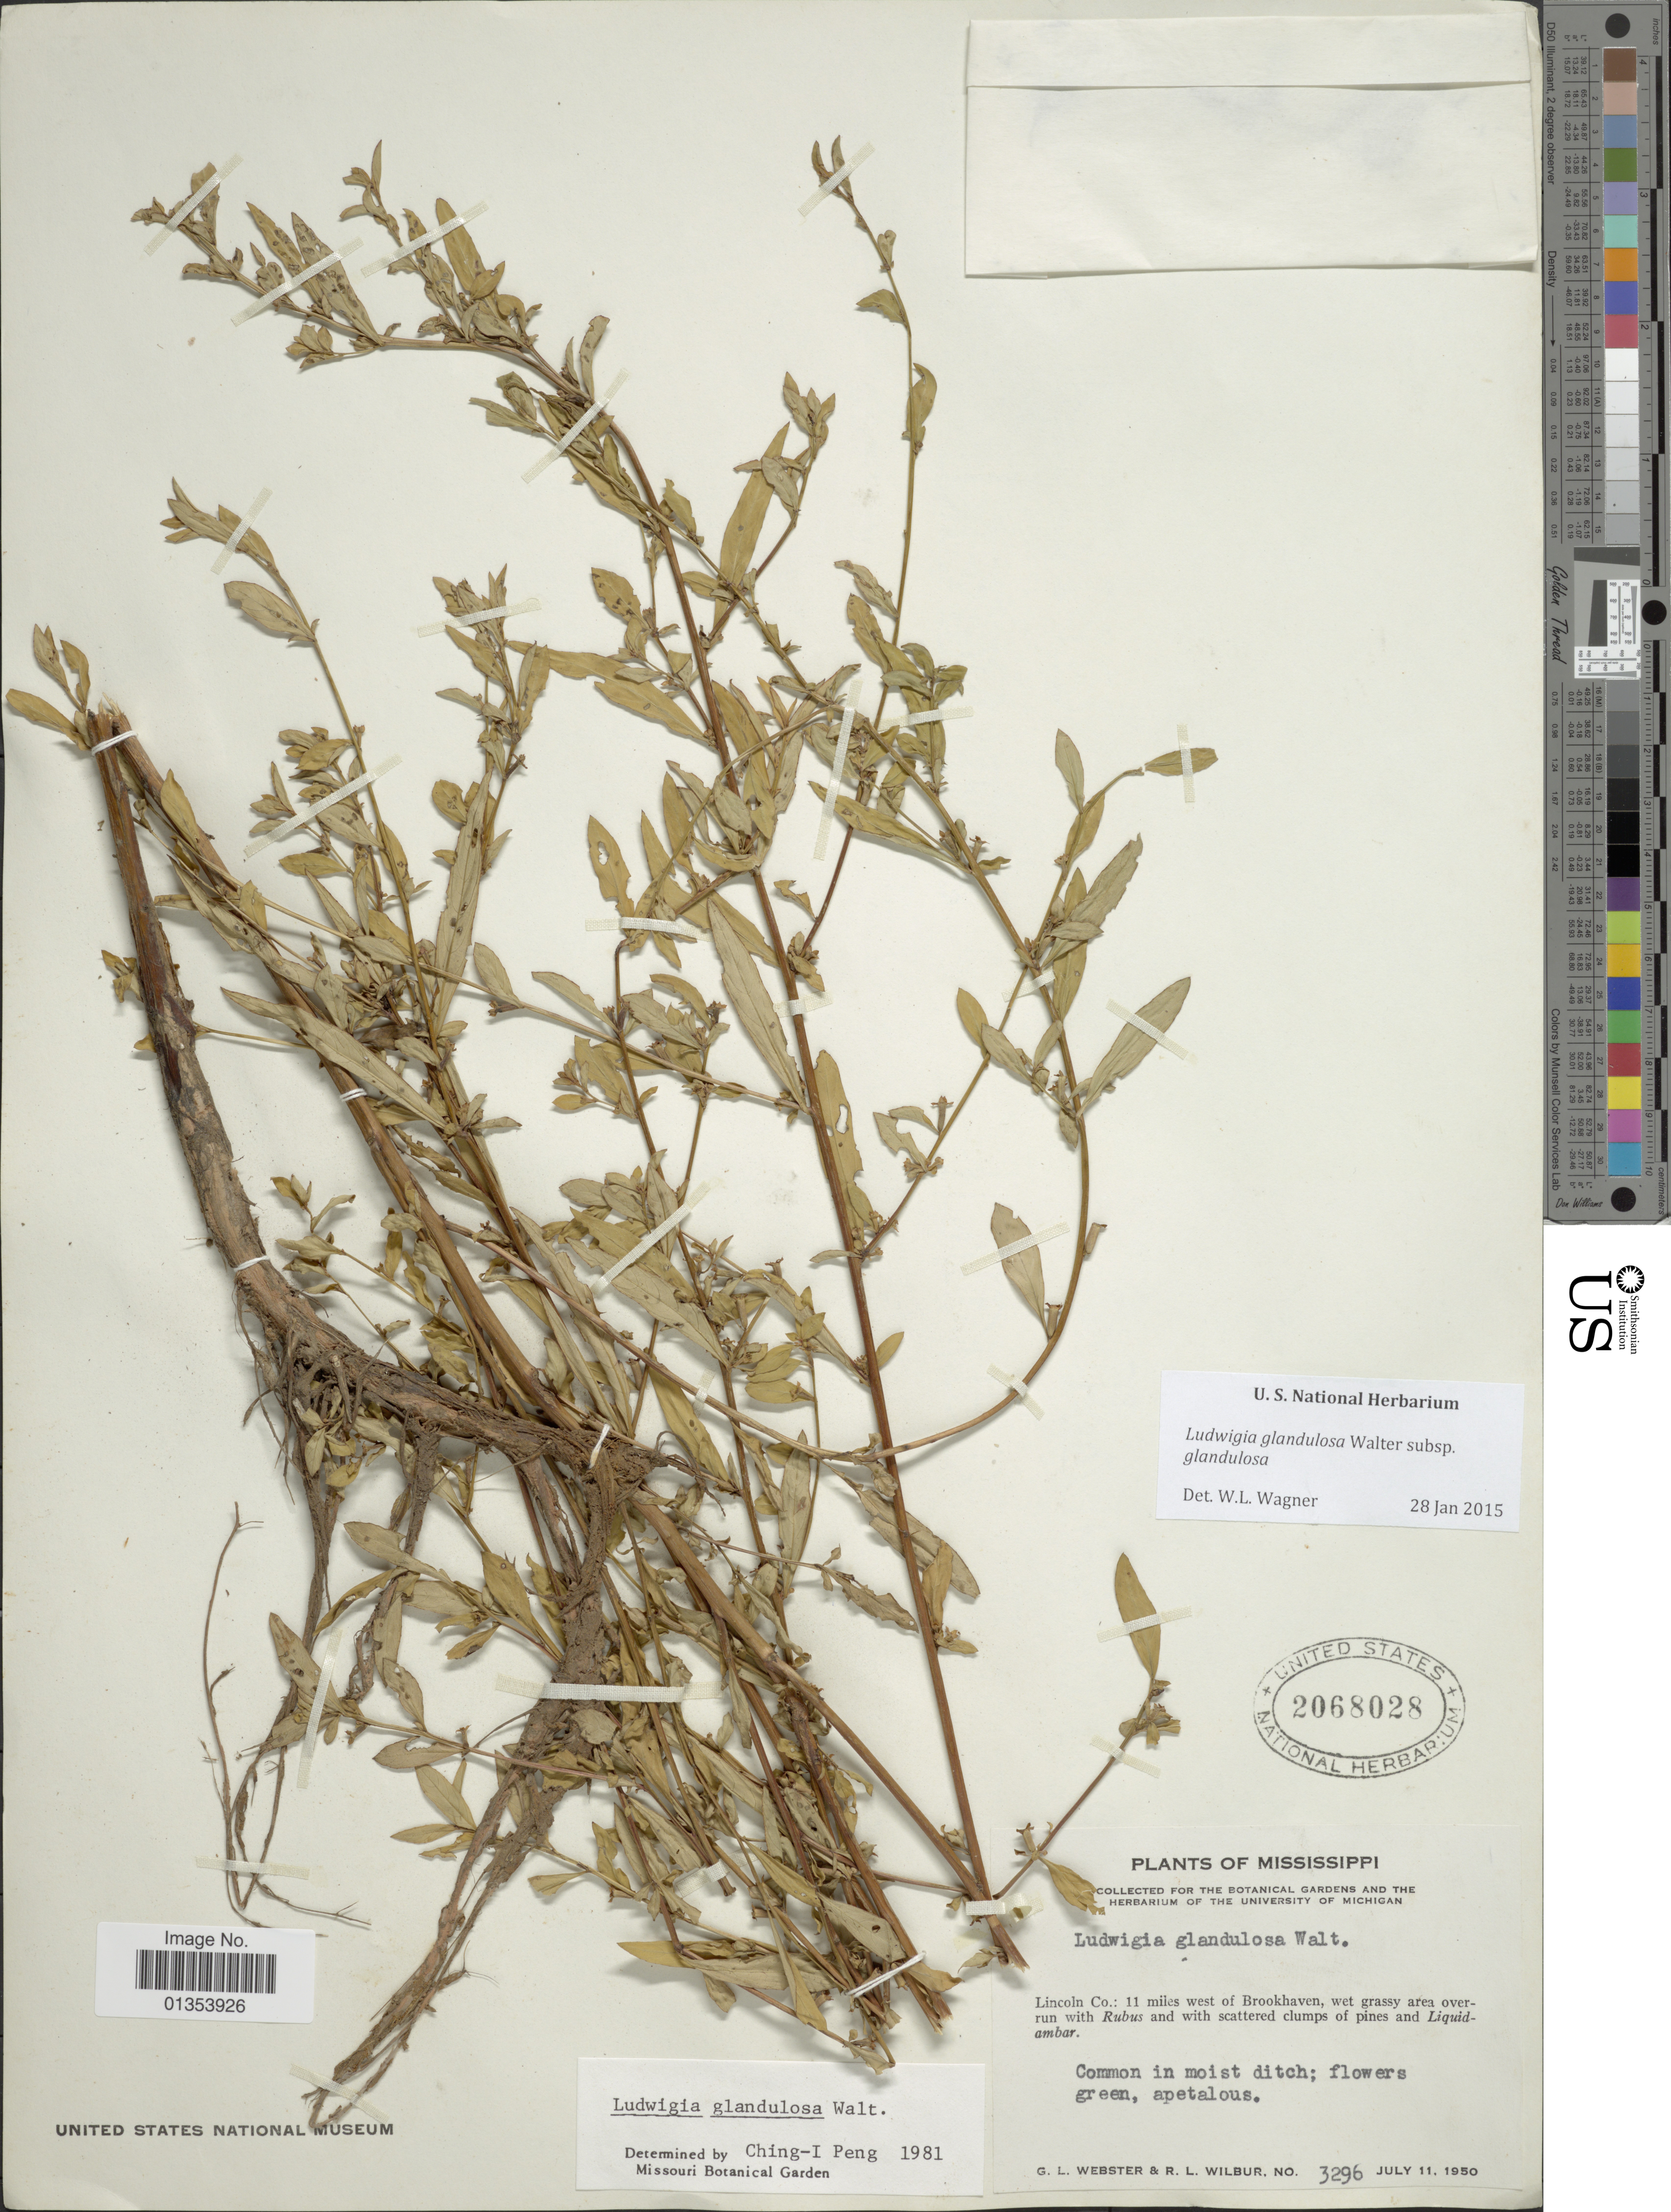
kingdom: Plantae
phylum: Tracheophyta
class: Magnoliopsida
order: Myrtales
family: Onagraceae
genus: Ludwigia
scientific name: Ludwigia glandulosa subsp. glandulosa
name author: Walter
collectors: G. L. Webster & R. L. Wilbur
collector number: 3296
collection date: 1950-07-11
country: United States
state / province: Mississippi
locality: Lincoln Co.: 11 miles west of Brookhaven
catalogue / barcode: US 2068028